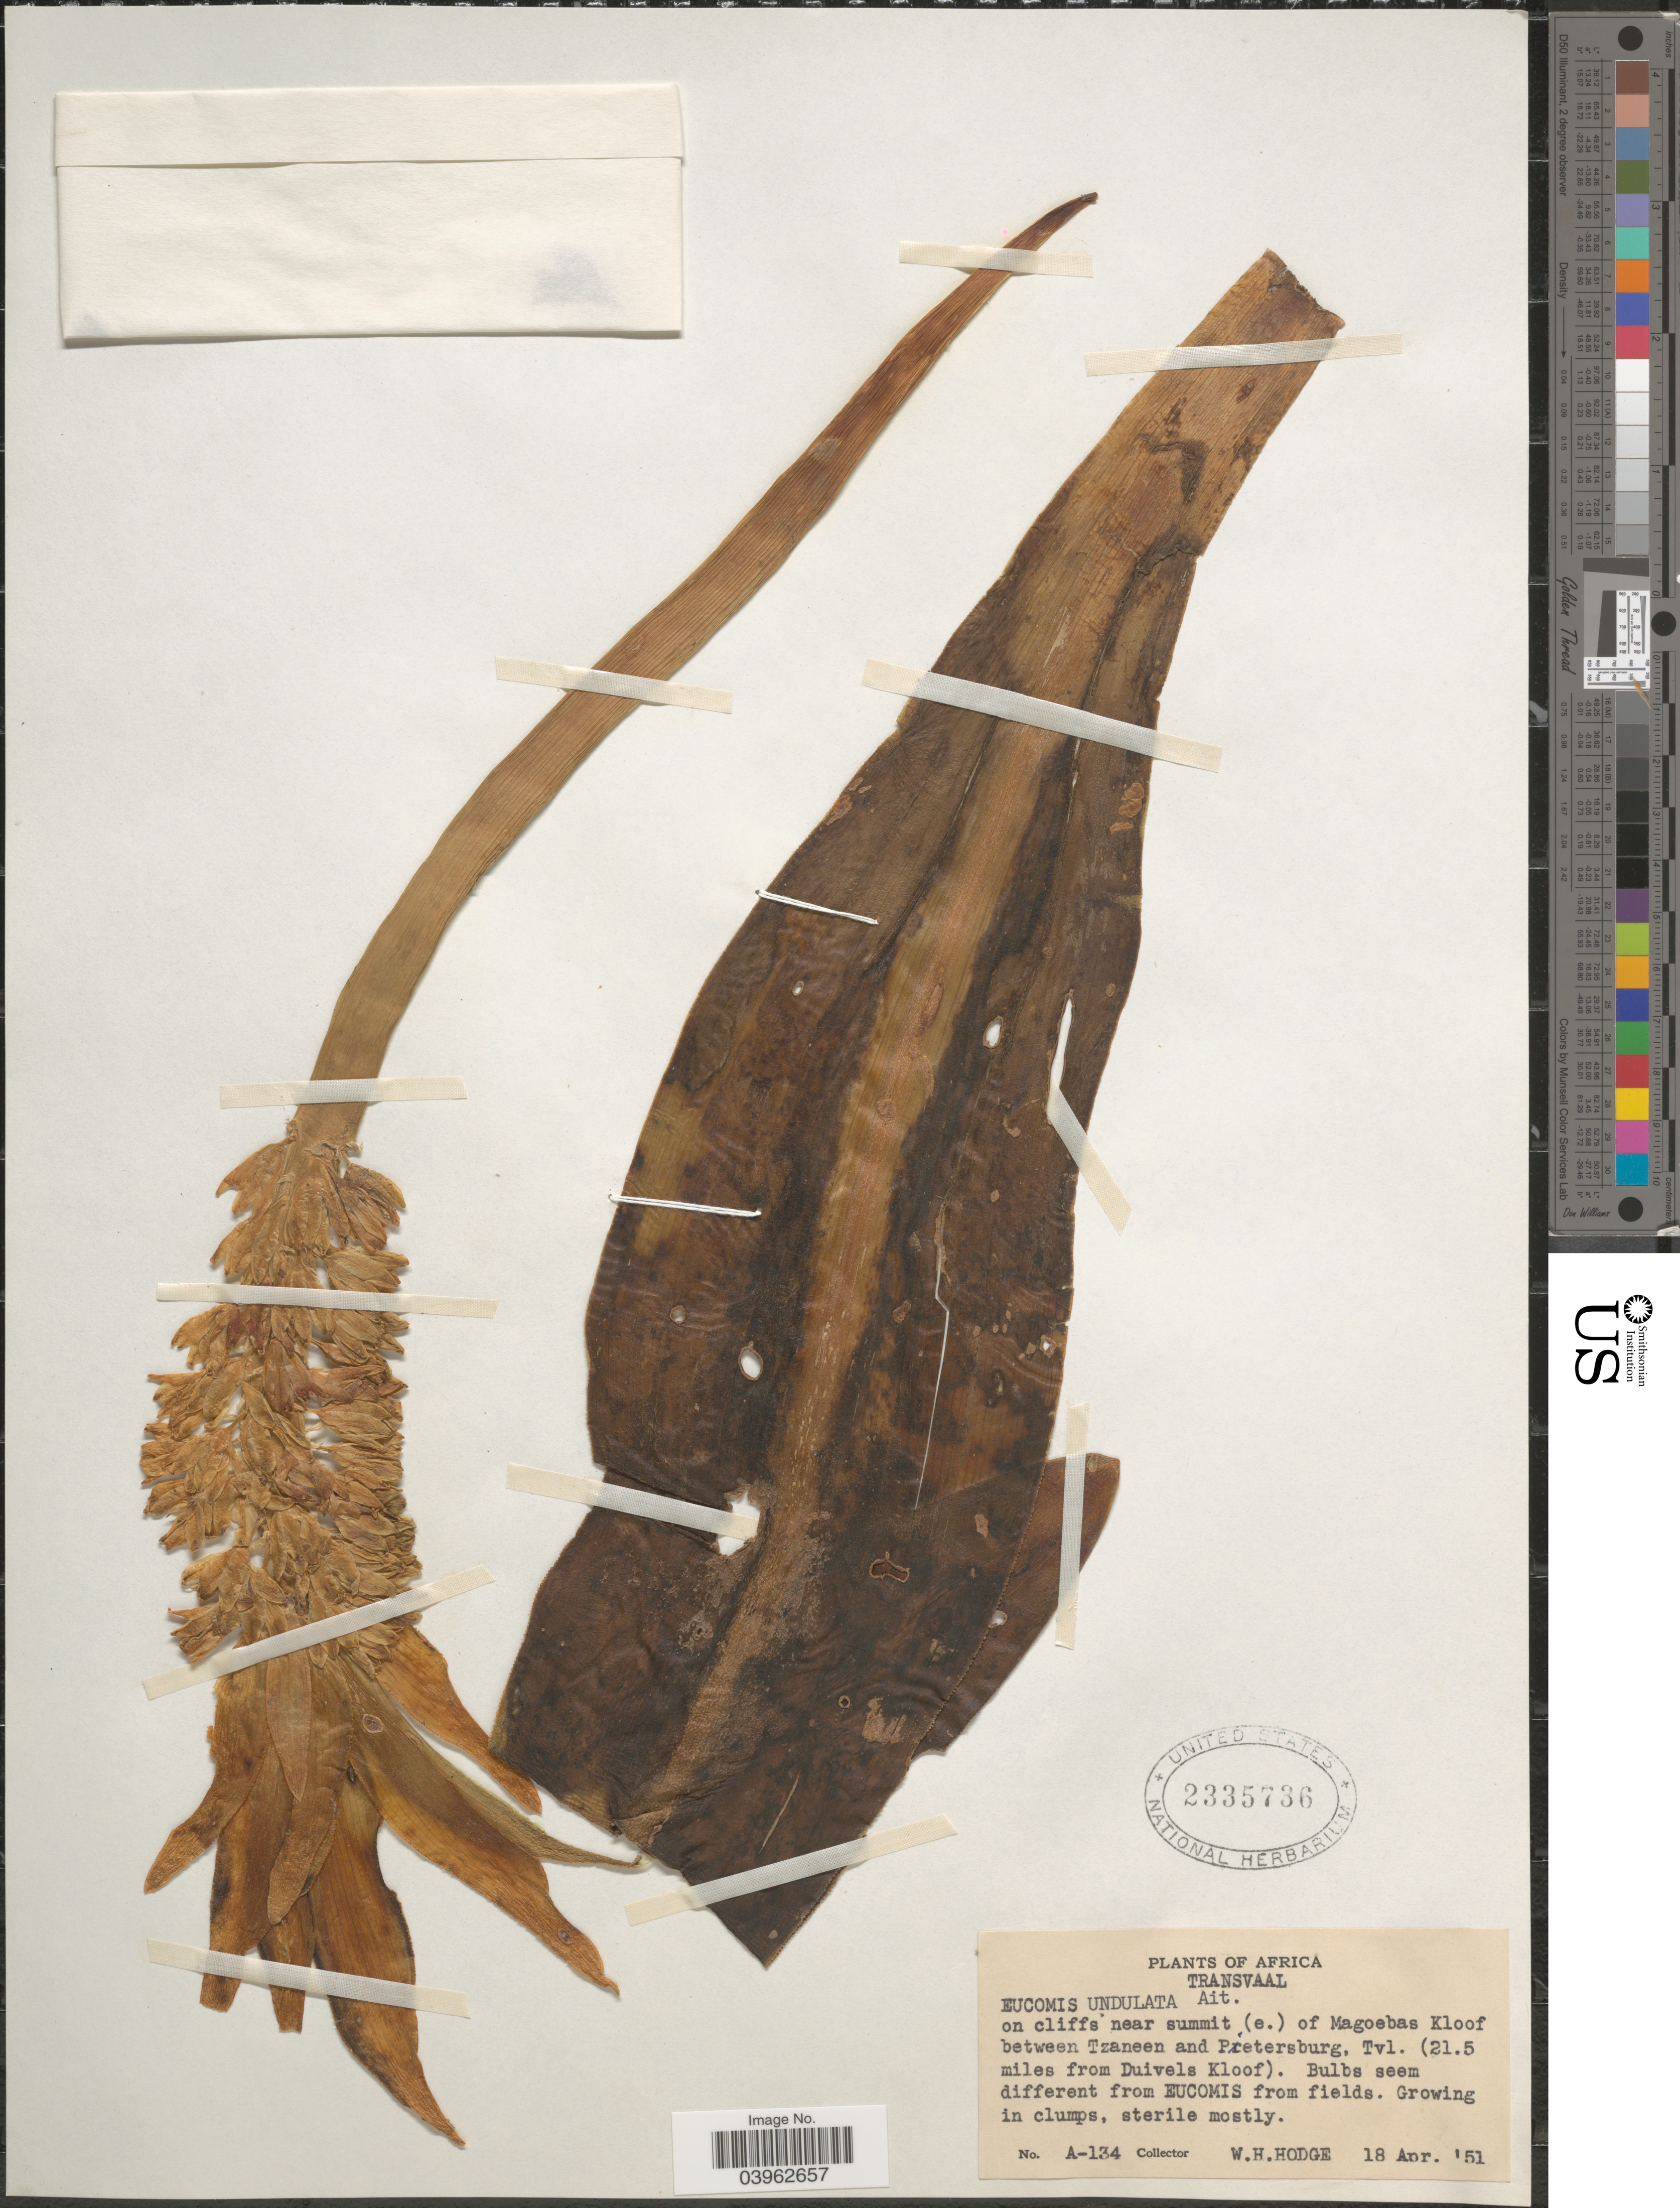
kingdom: Plantae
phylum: Tracheophyta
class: Liliopsida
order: Asparagales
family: Asparagaceae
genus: Eucomis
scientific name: Eucomis undulata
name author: Aiton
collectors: W. Hodge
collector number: A-134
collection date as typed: Transcribed d/m/y: 18/4/51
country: South Africa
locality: Transvaal. On cliffs near summit (e.) of Magoebas Kloof between Tzaneen and Petersburg, Tvl. (21.5 miles from Duivels Kloof).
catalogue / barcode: US 2335736